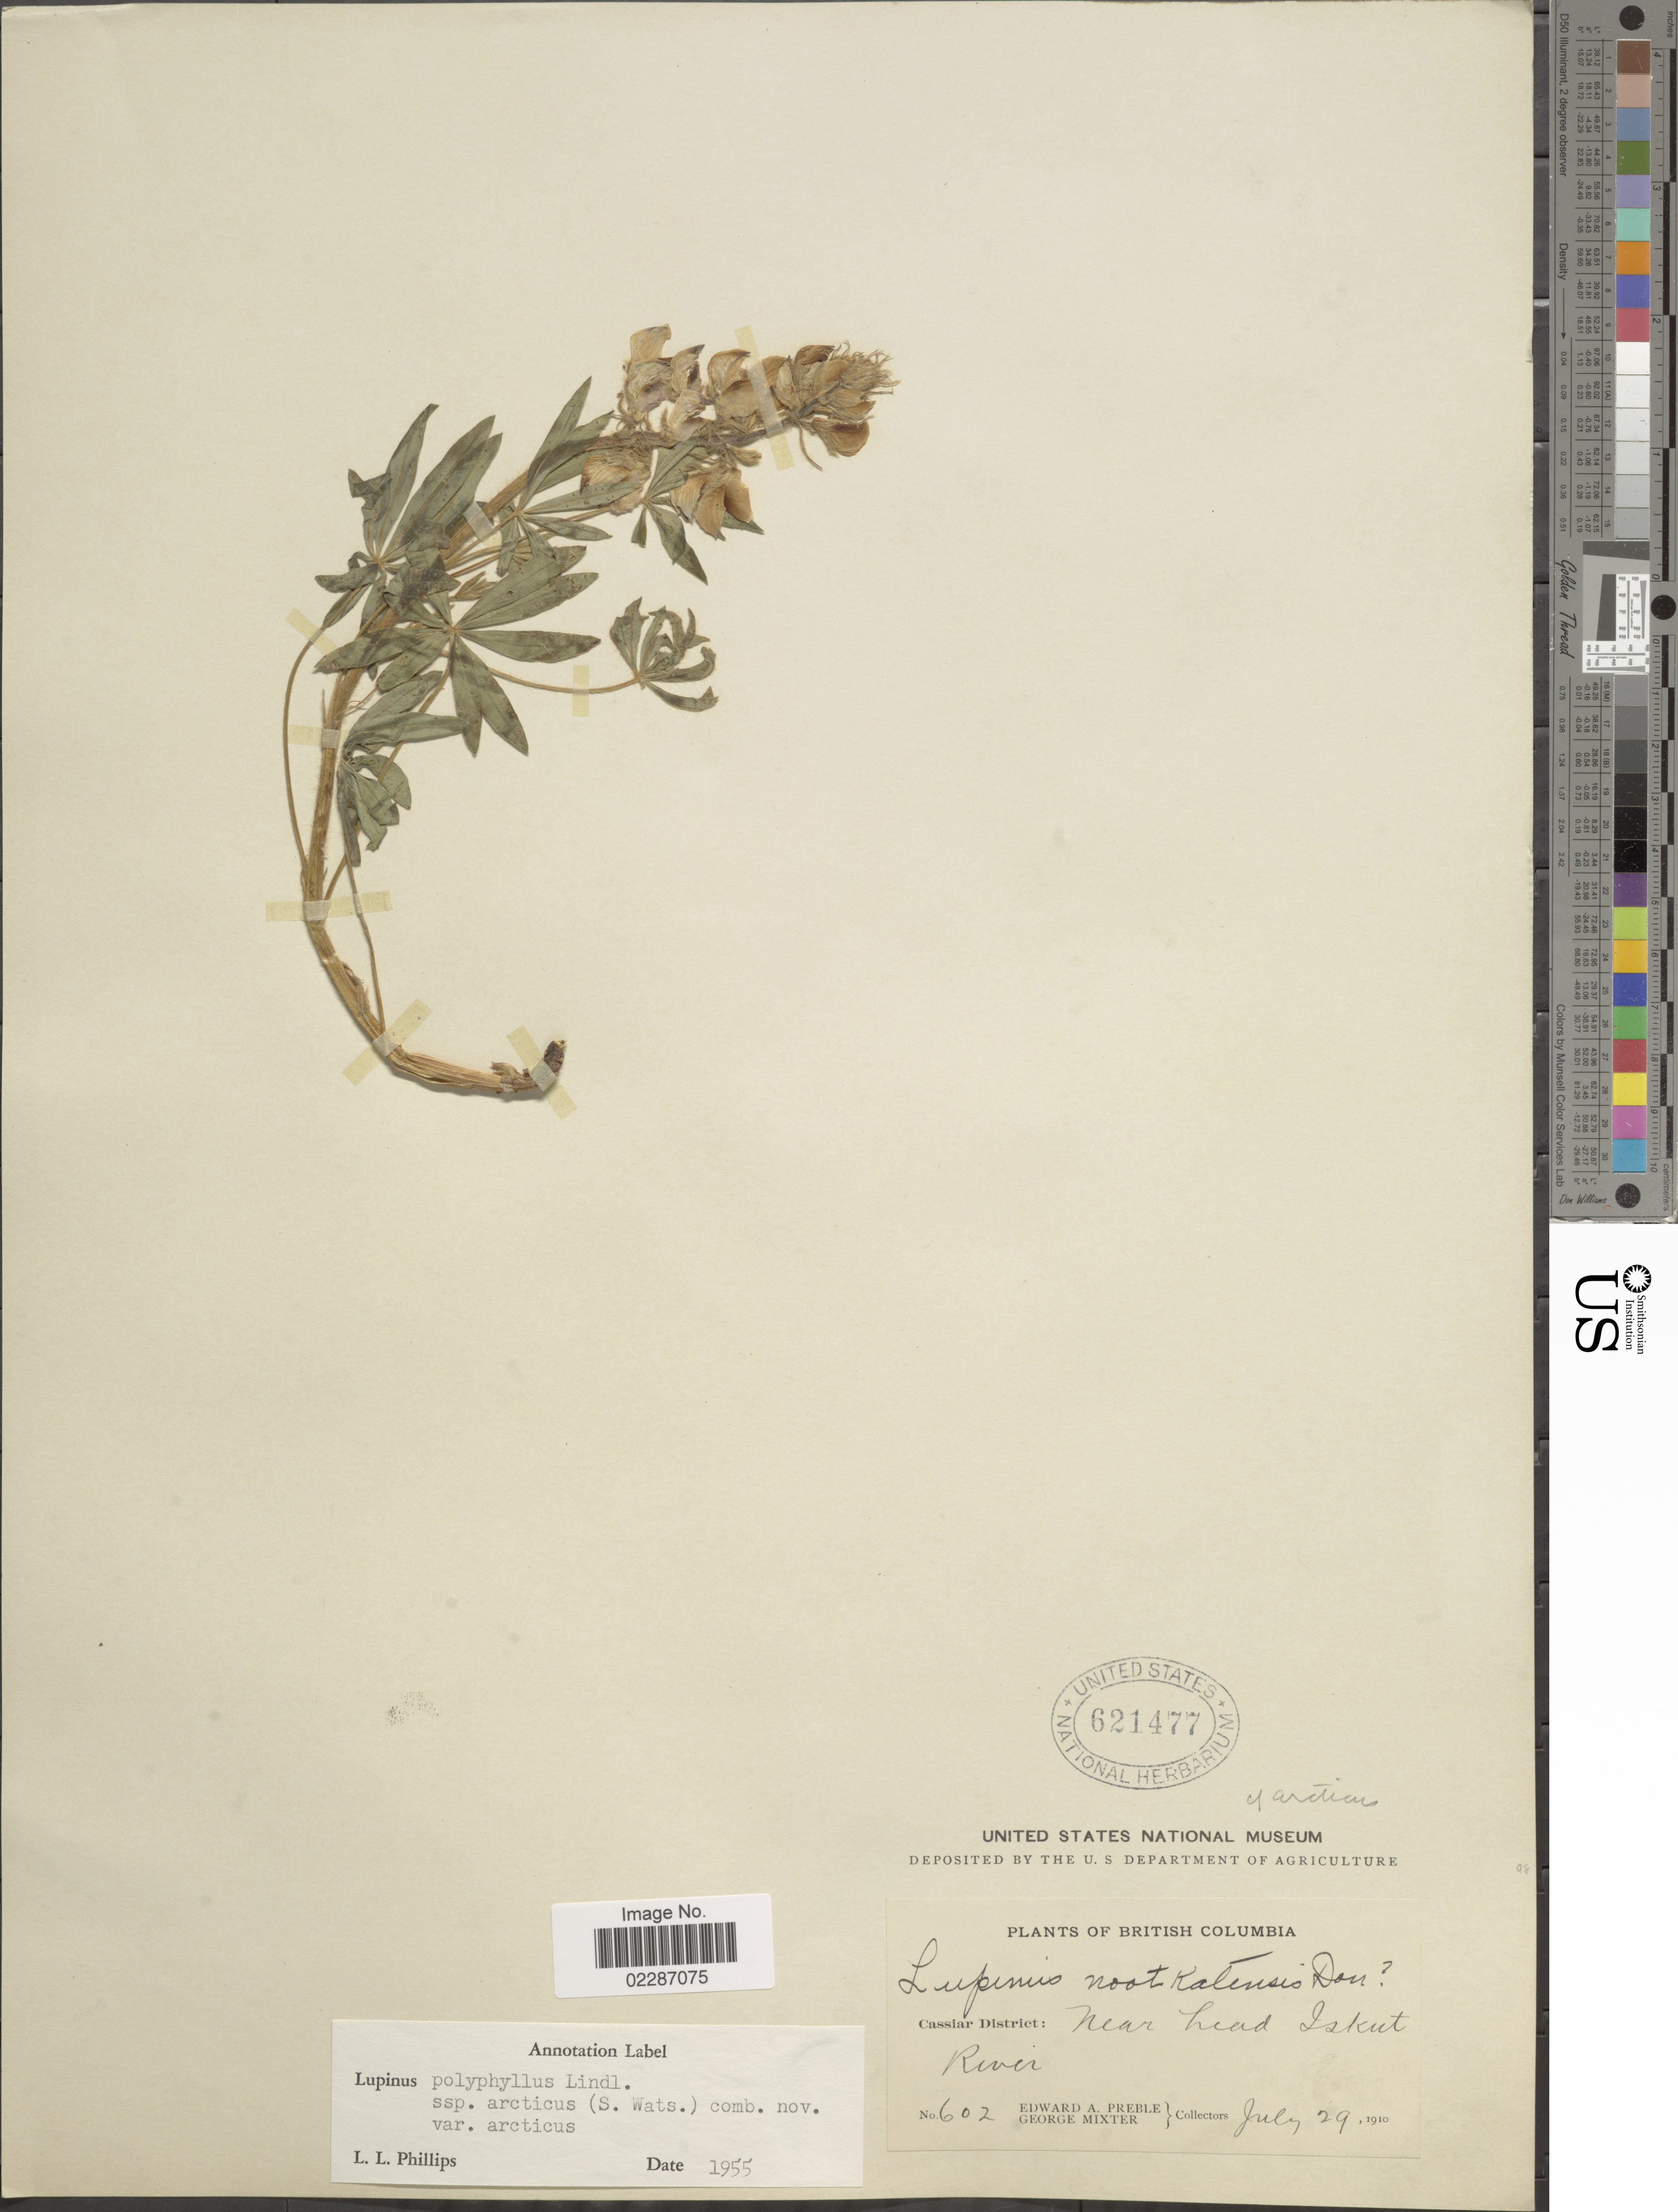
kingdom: Plantae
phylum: Tracheophyta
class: Magnoliopsida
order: Fabales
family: Fabaceae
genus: Lupinus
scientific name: Lupinus arcticus subsp. arcticus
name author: S. Watson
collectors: E. Preble & G. Mixter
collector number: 602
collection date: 1910-07-29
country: Canada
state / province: British Columbia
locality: Cassiar District: Near head Iskut River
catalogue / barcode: US 621477